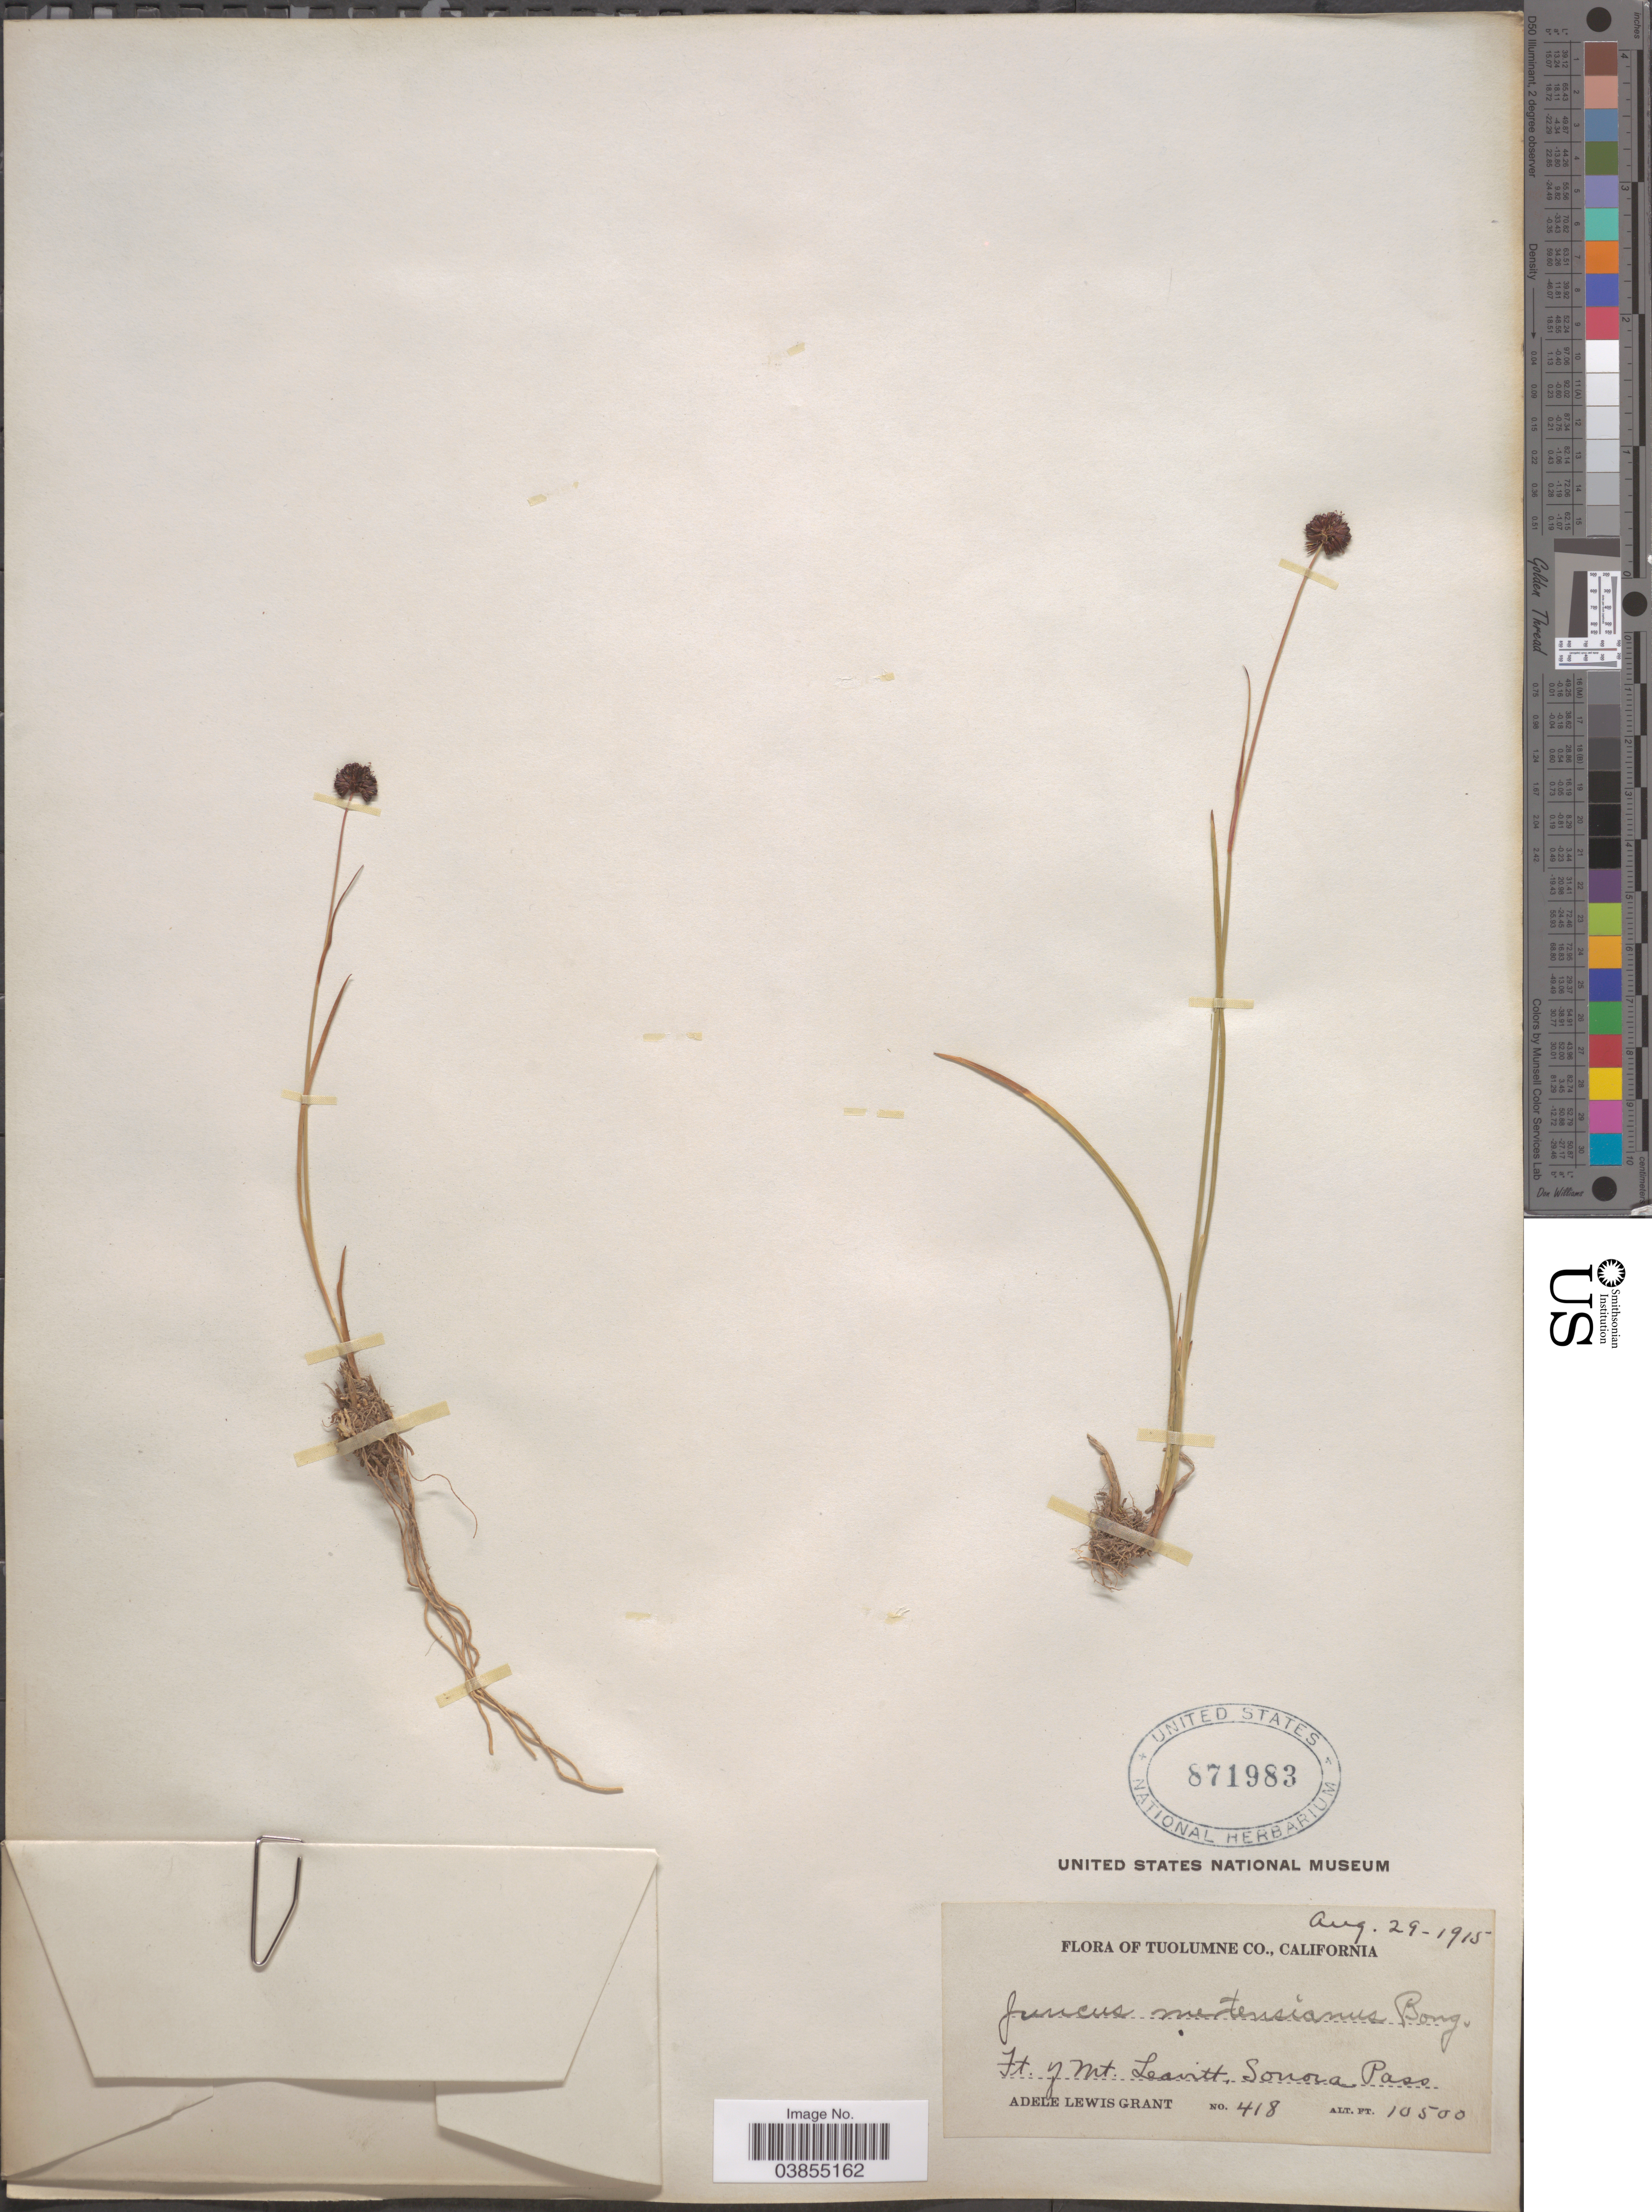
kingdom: Plantae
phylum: Tracheophyta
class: Liliopsida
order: Poales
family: Juncaceae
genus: Juncus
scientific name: Juncus mertensianus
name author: Bong.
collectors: A. L. Grant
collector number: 418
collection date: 1915-08-29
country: United States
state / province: California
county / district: Tuolumne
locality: Tuolumne Co. Ft. of Mt. Leavitt, Sonora Pass.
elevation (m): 3200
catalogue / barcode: US 871983